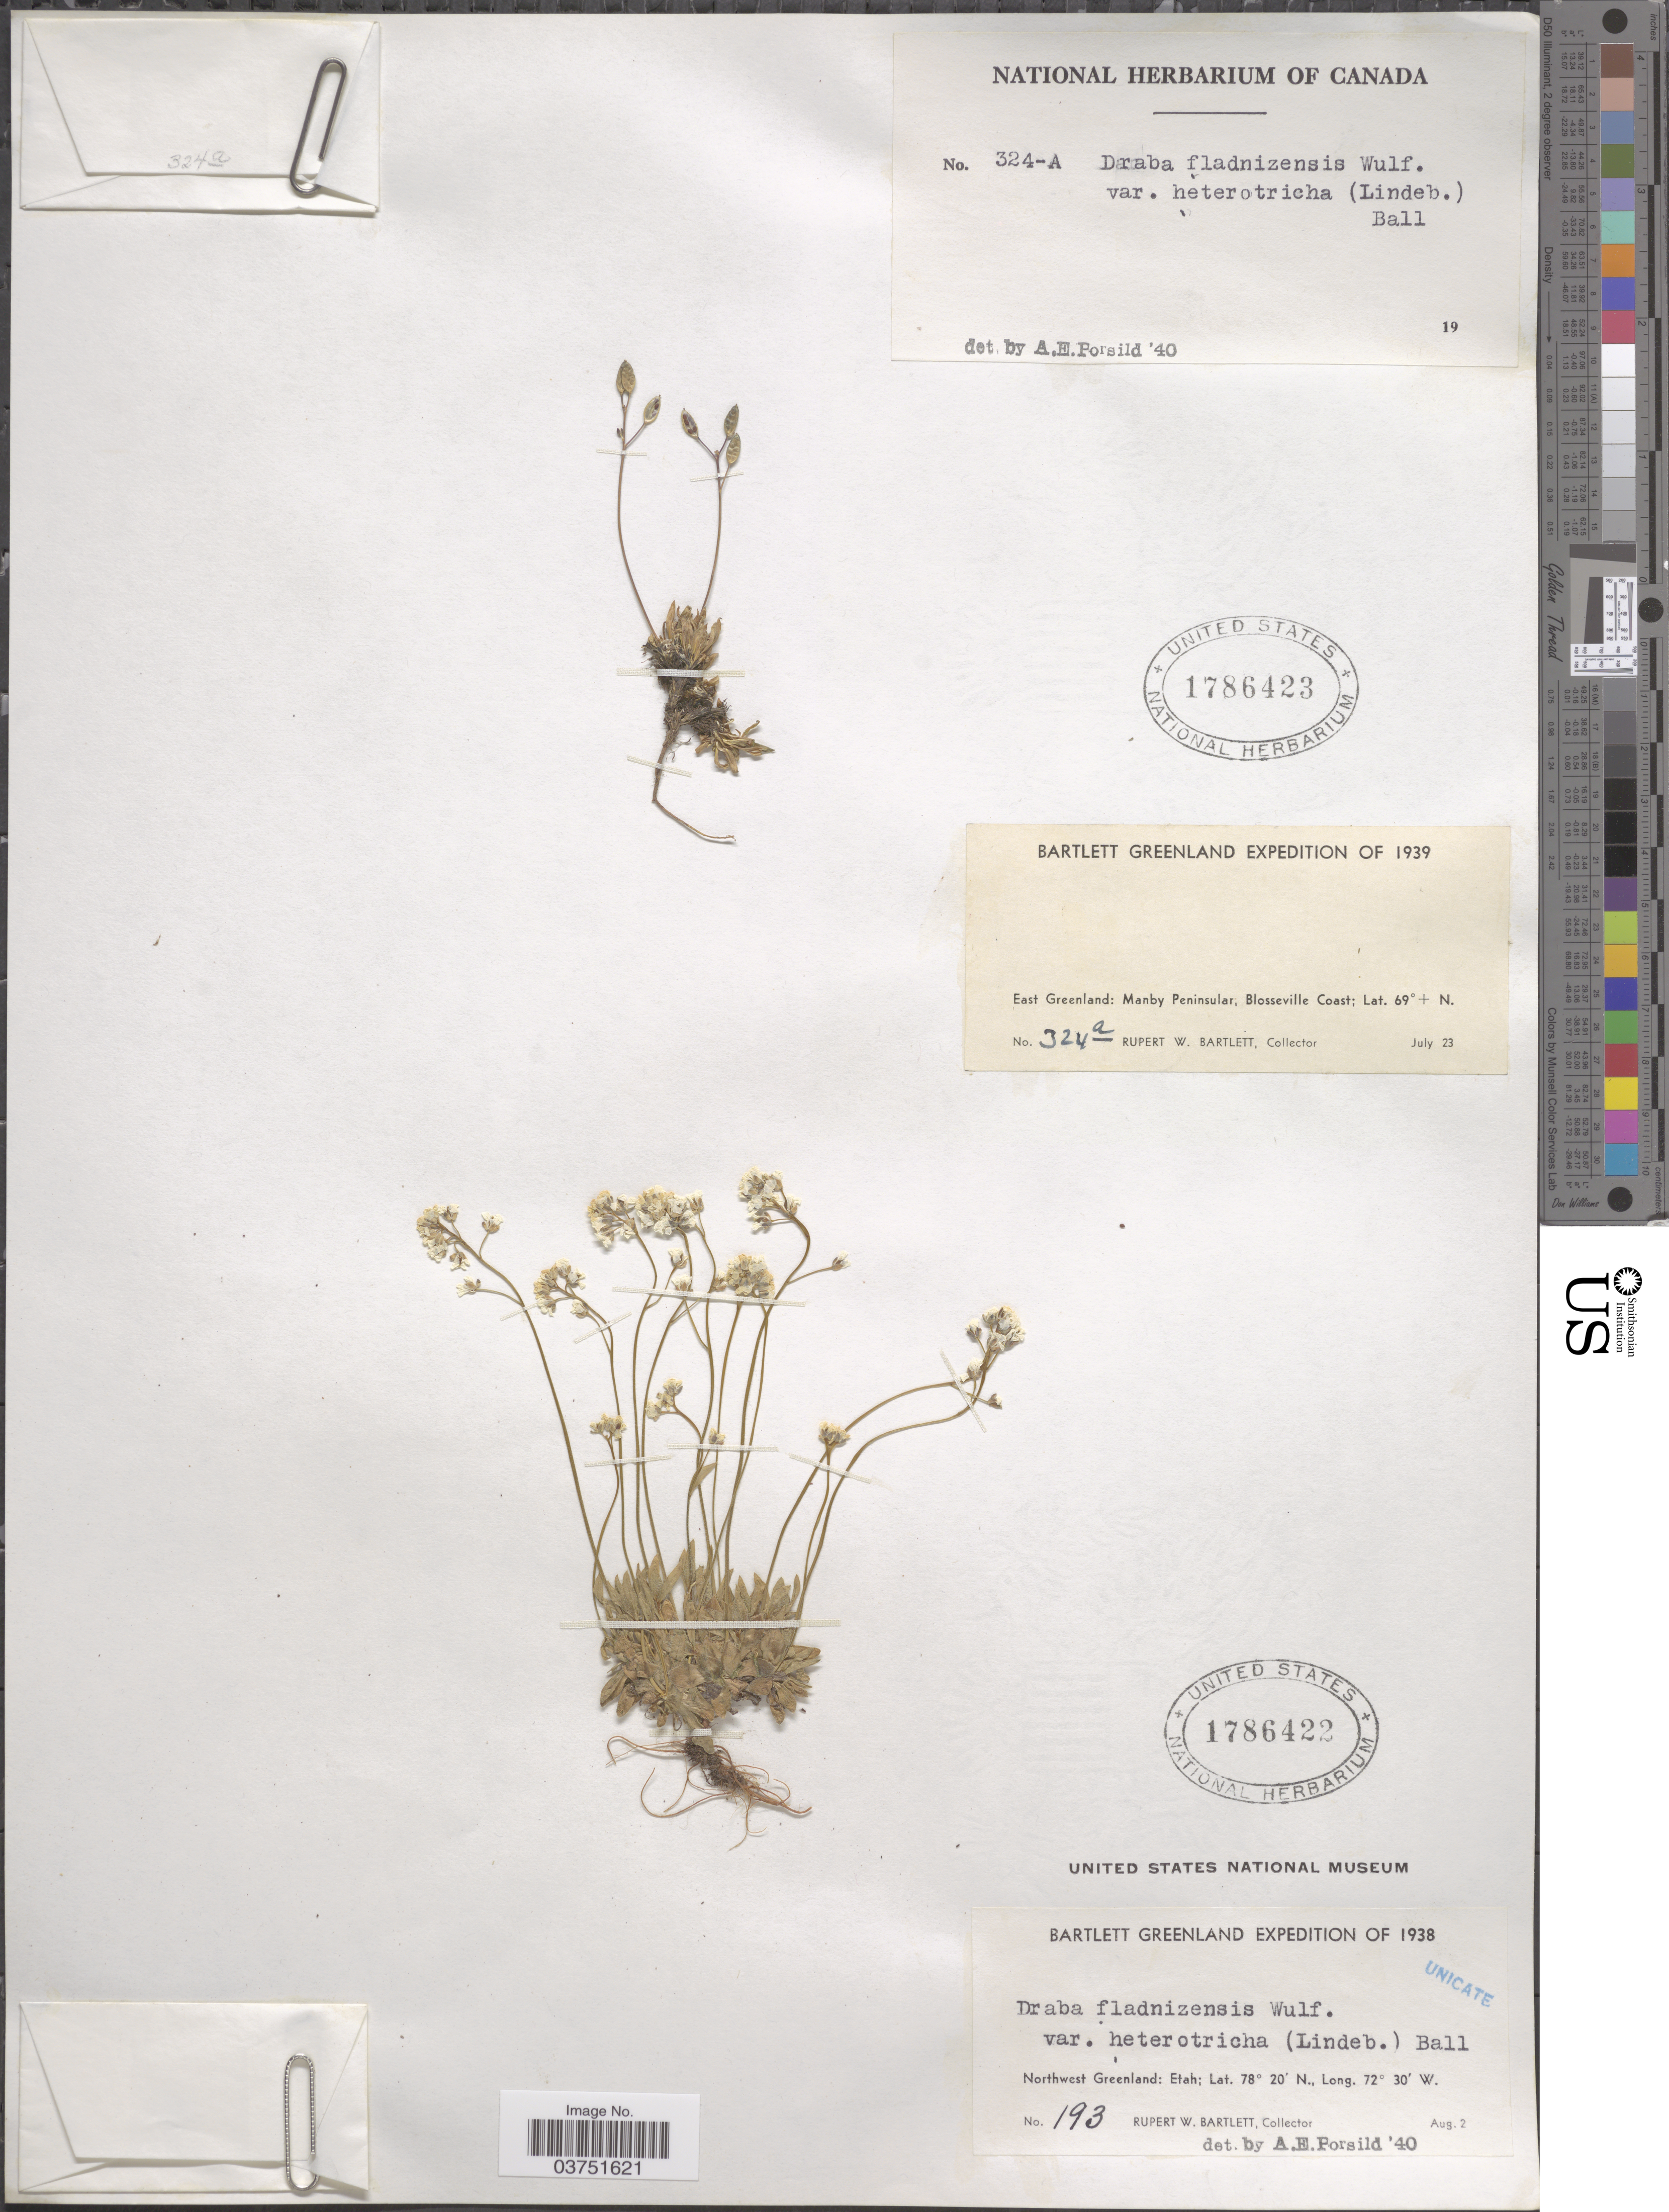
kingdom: Plantae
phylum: Tracheophyta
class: Magnoliopsida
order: Brassicales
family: Brassicaceae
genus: Draba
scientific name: Draba lactea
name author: Adams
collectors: R. W. Bartlett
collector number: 193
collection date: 1938-08-02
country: Greenland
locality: Northwest Greenland: Etah.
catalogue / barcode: US 1786422